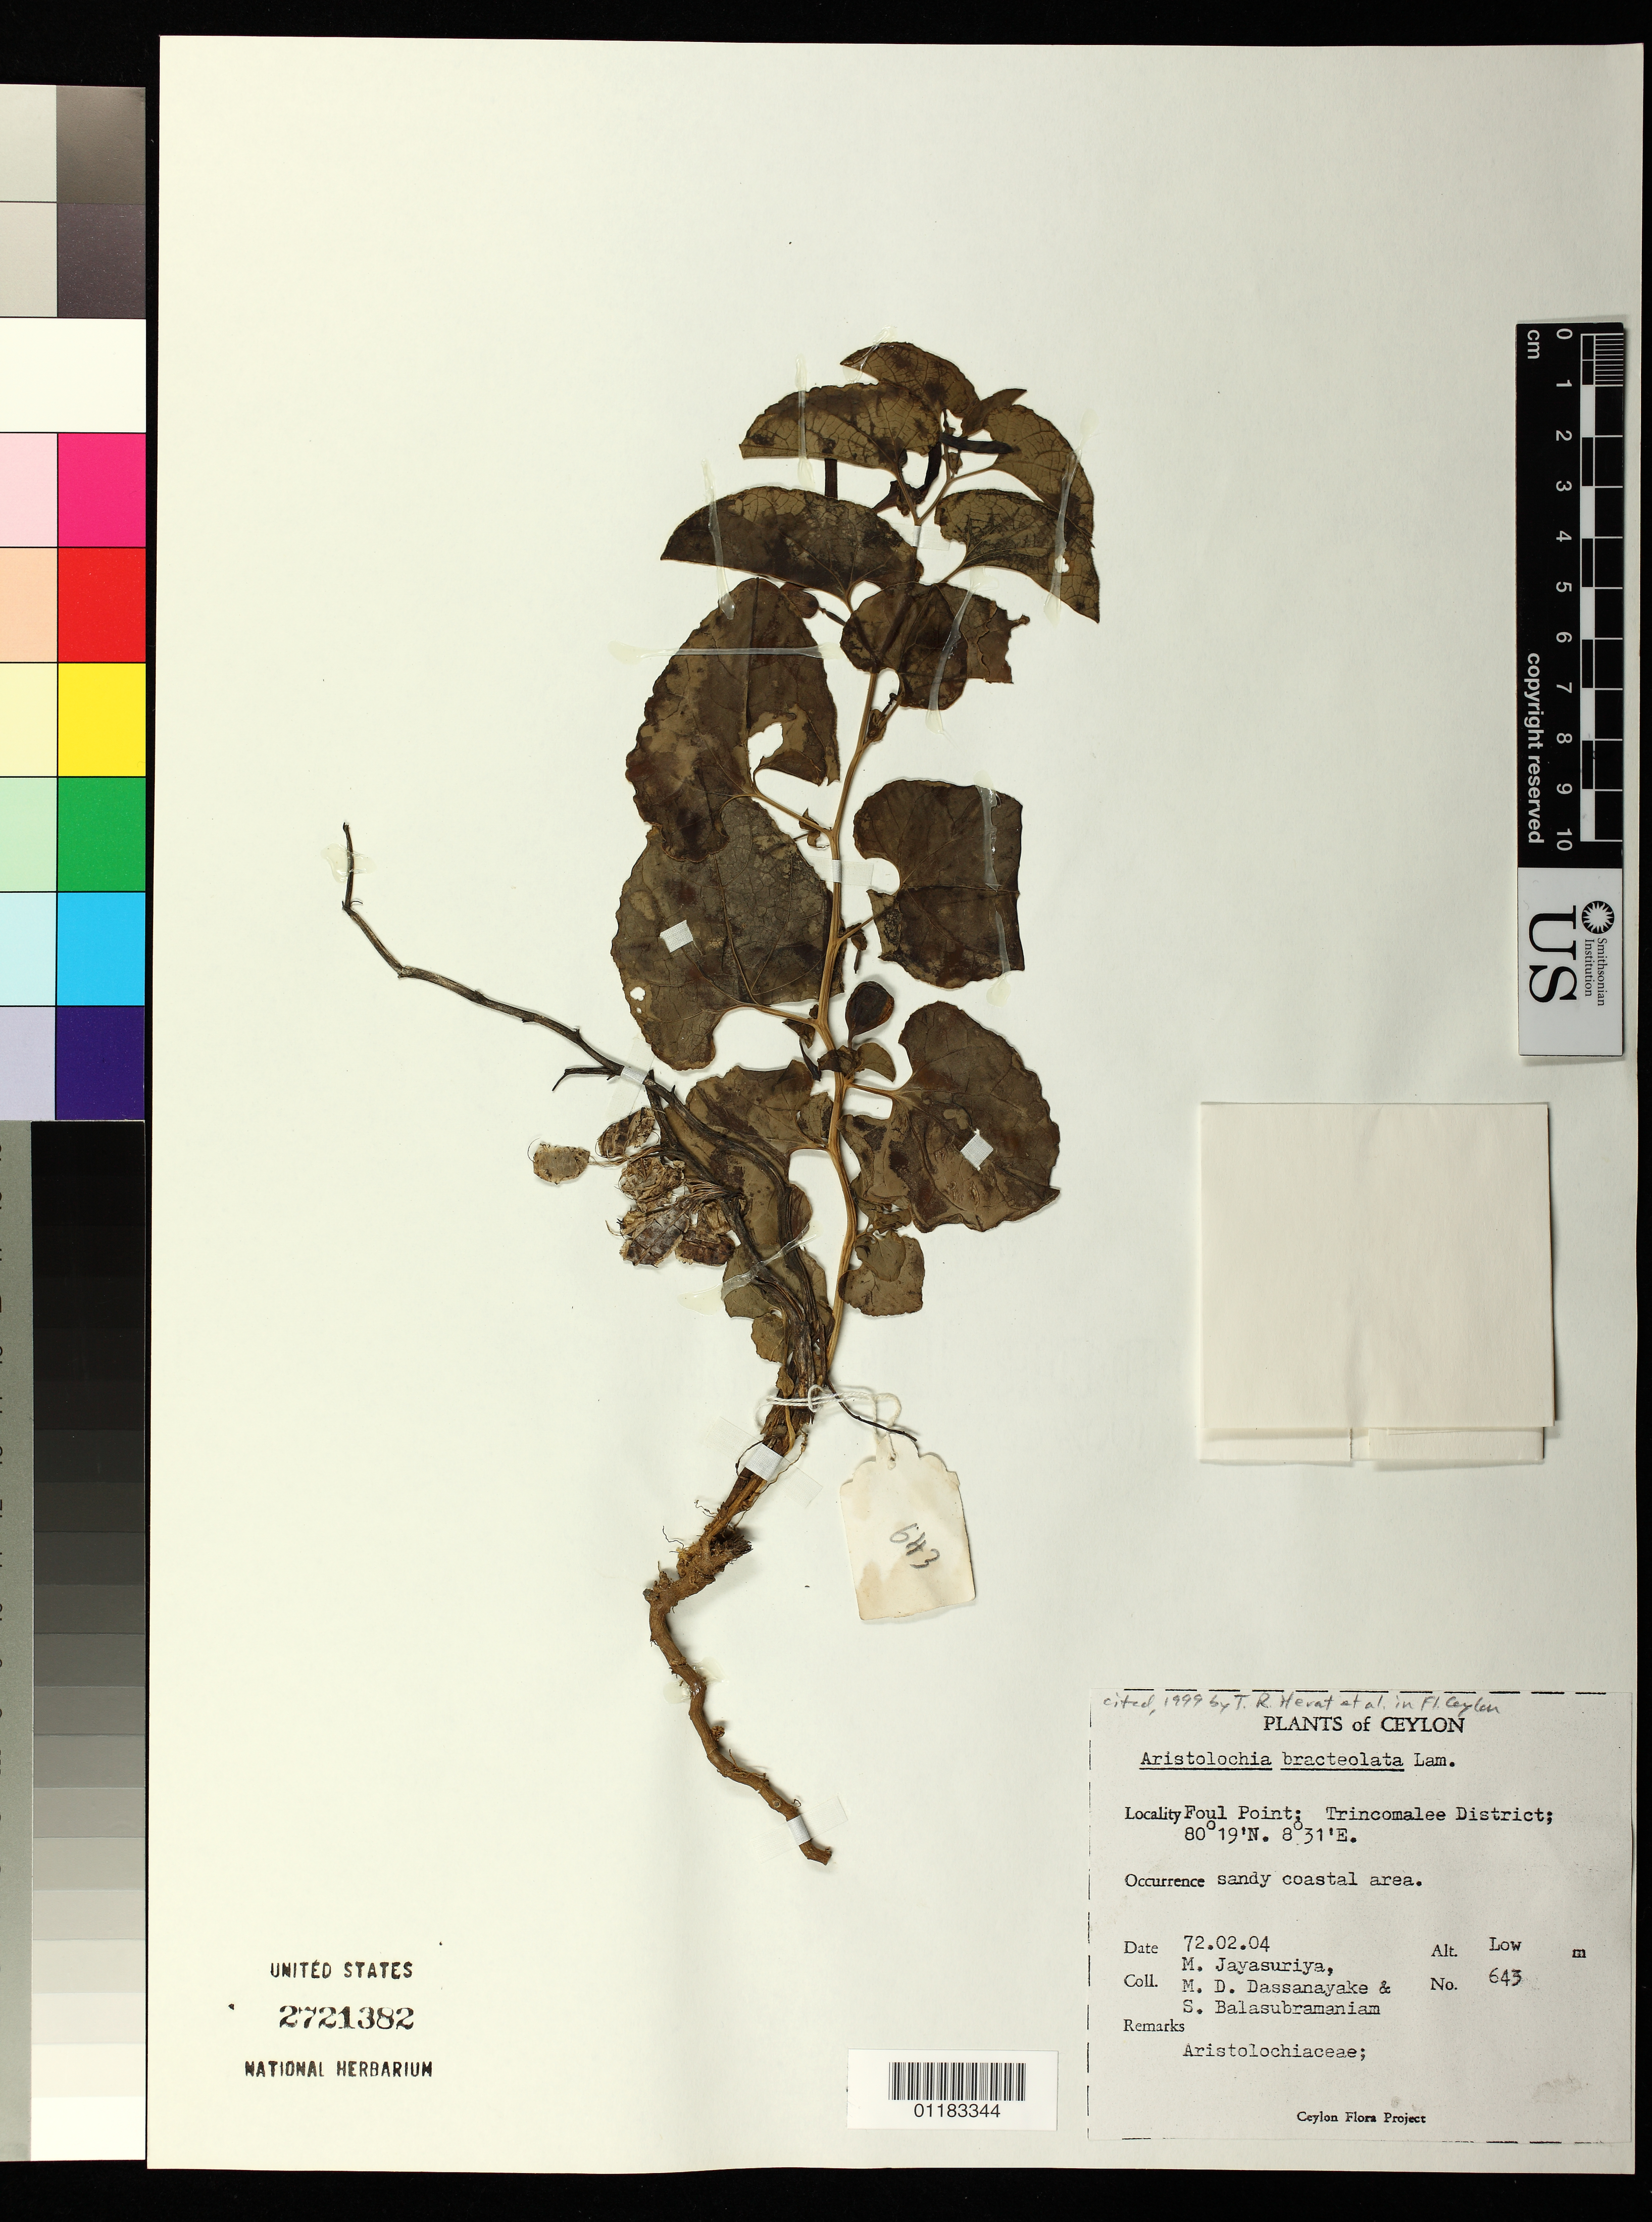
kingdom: Plantae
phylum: Tracheophyta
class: Magnoliopsida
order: Piperales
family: Aristolochiaceae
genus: Aristolochia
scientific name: Aristolochia bracteolata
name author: Lam.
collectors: A. H. Jayasuriya, M. D. Dassanayake & S. Balasubramaniam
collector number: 643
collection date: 1972-02-04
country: Sri Lanka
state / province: Eastern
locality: Foul Point: Trincomalee District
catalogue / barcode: US 2721382